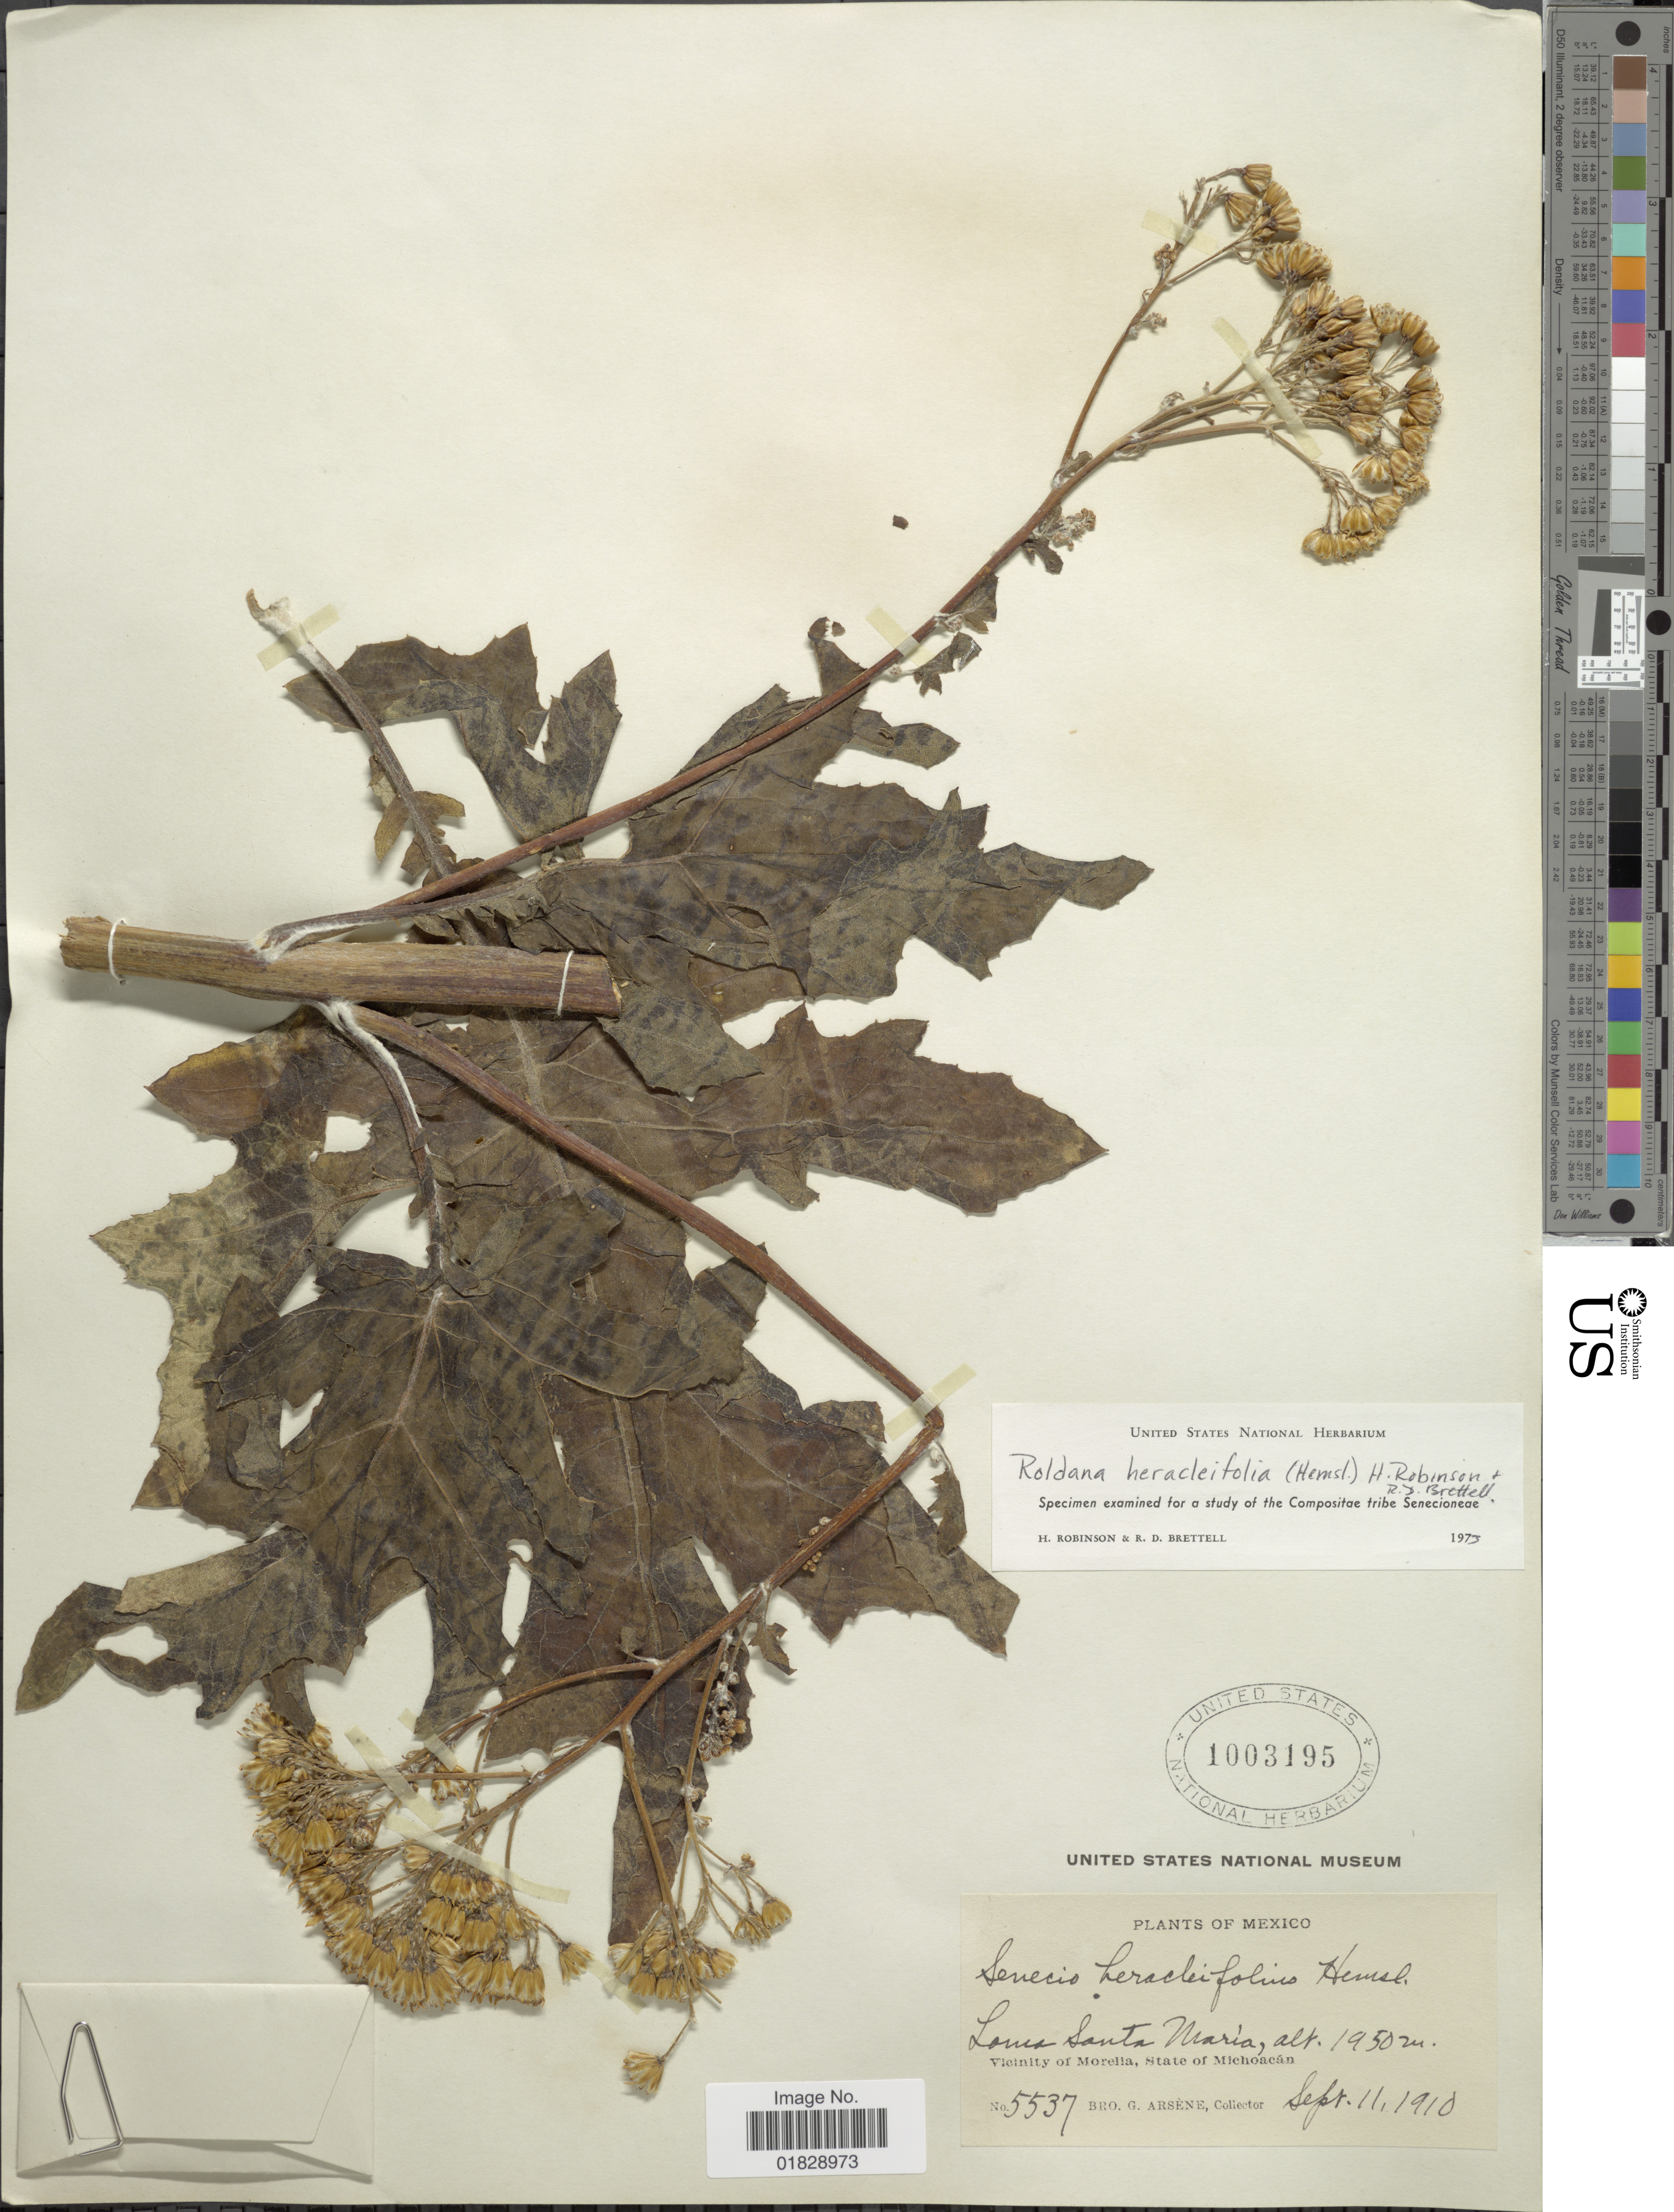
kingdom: Plantae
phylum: Tracheophyta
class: Magnoliopsida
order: Asterales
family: Asteraceae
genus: Roldana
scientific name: Roldana heracleifolia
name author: (Hemsl.) H. Rob. & Brettell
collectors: Bro. G. Arsène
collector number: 5537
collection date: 1910-09-11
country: Mexico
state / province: Michoacán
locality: Loma Santa María. Vicinity of Morelia, State of Michoacan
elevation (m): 1950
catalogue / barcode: US 1003195